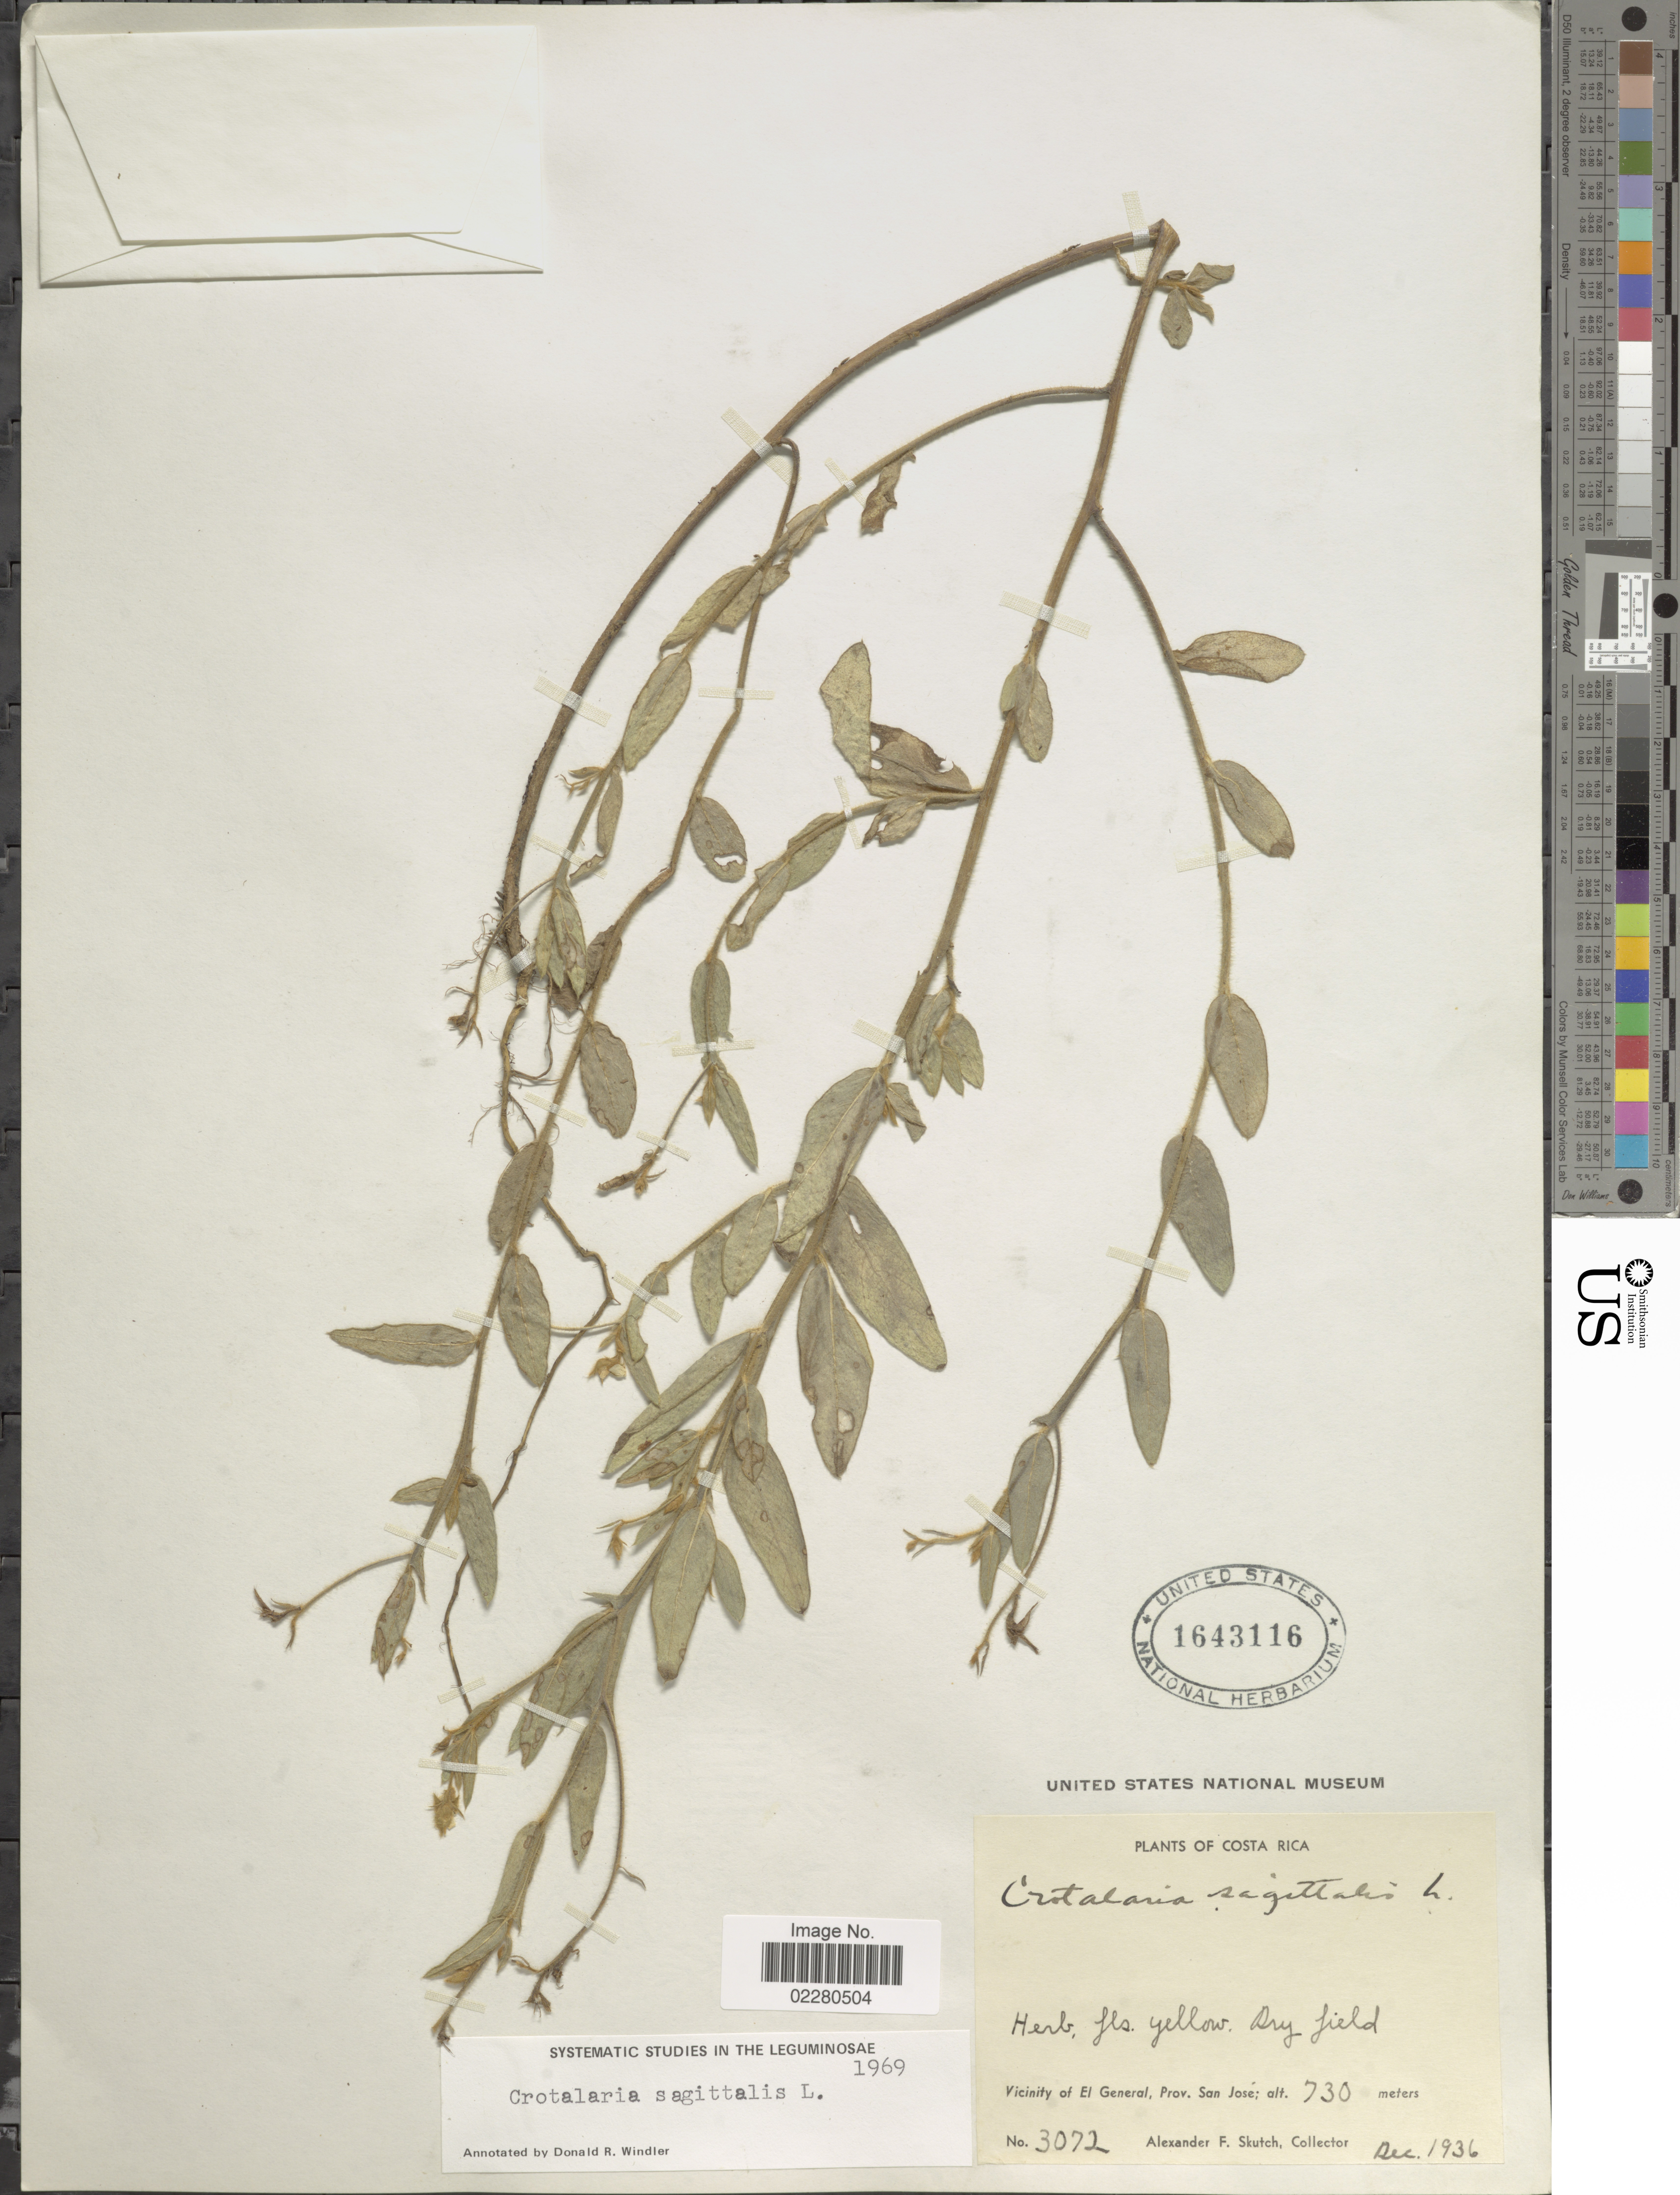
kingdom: Plantae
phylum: Tracheophyta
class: Magnoliopsida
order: Fabales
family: Fabaceae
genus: Crotalaria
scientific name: Crotalaria sagittalis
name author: L.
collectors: A. F. Skutch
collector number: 3072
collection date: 1936-12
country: Costa Rica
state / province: San José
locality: Vicinity of El General, Prov. San Jose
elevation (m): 730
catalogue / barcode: US 1643116